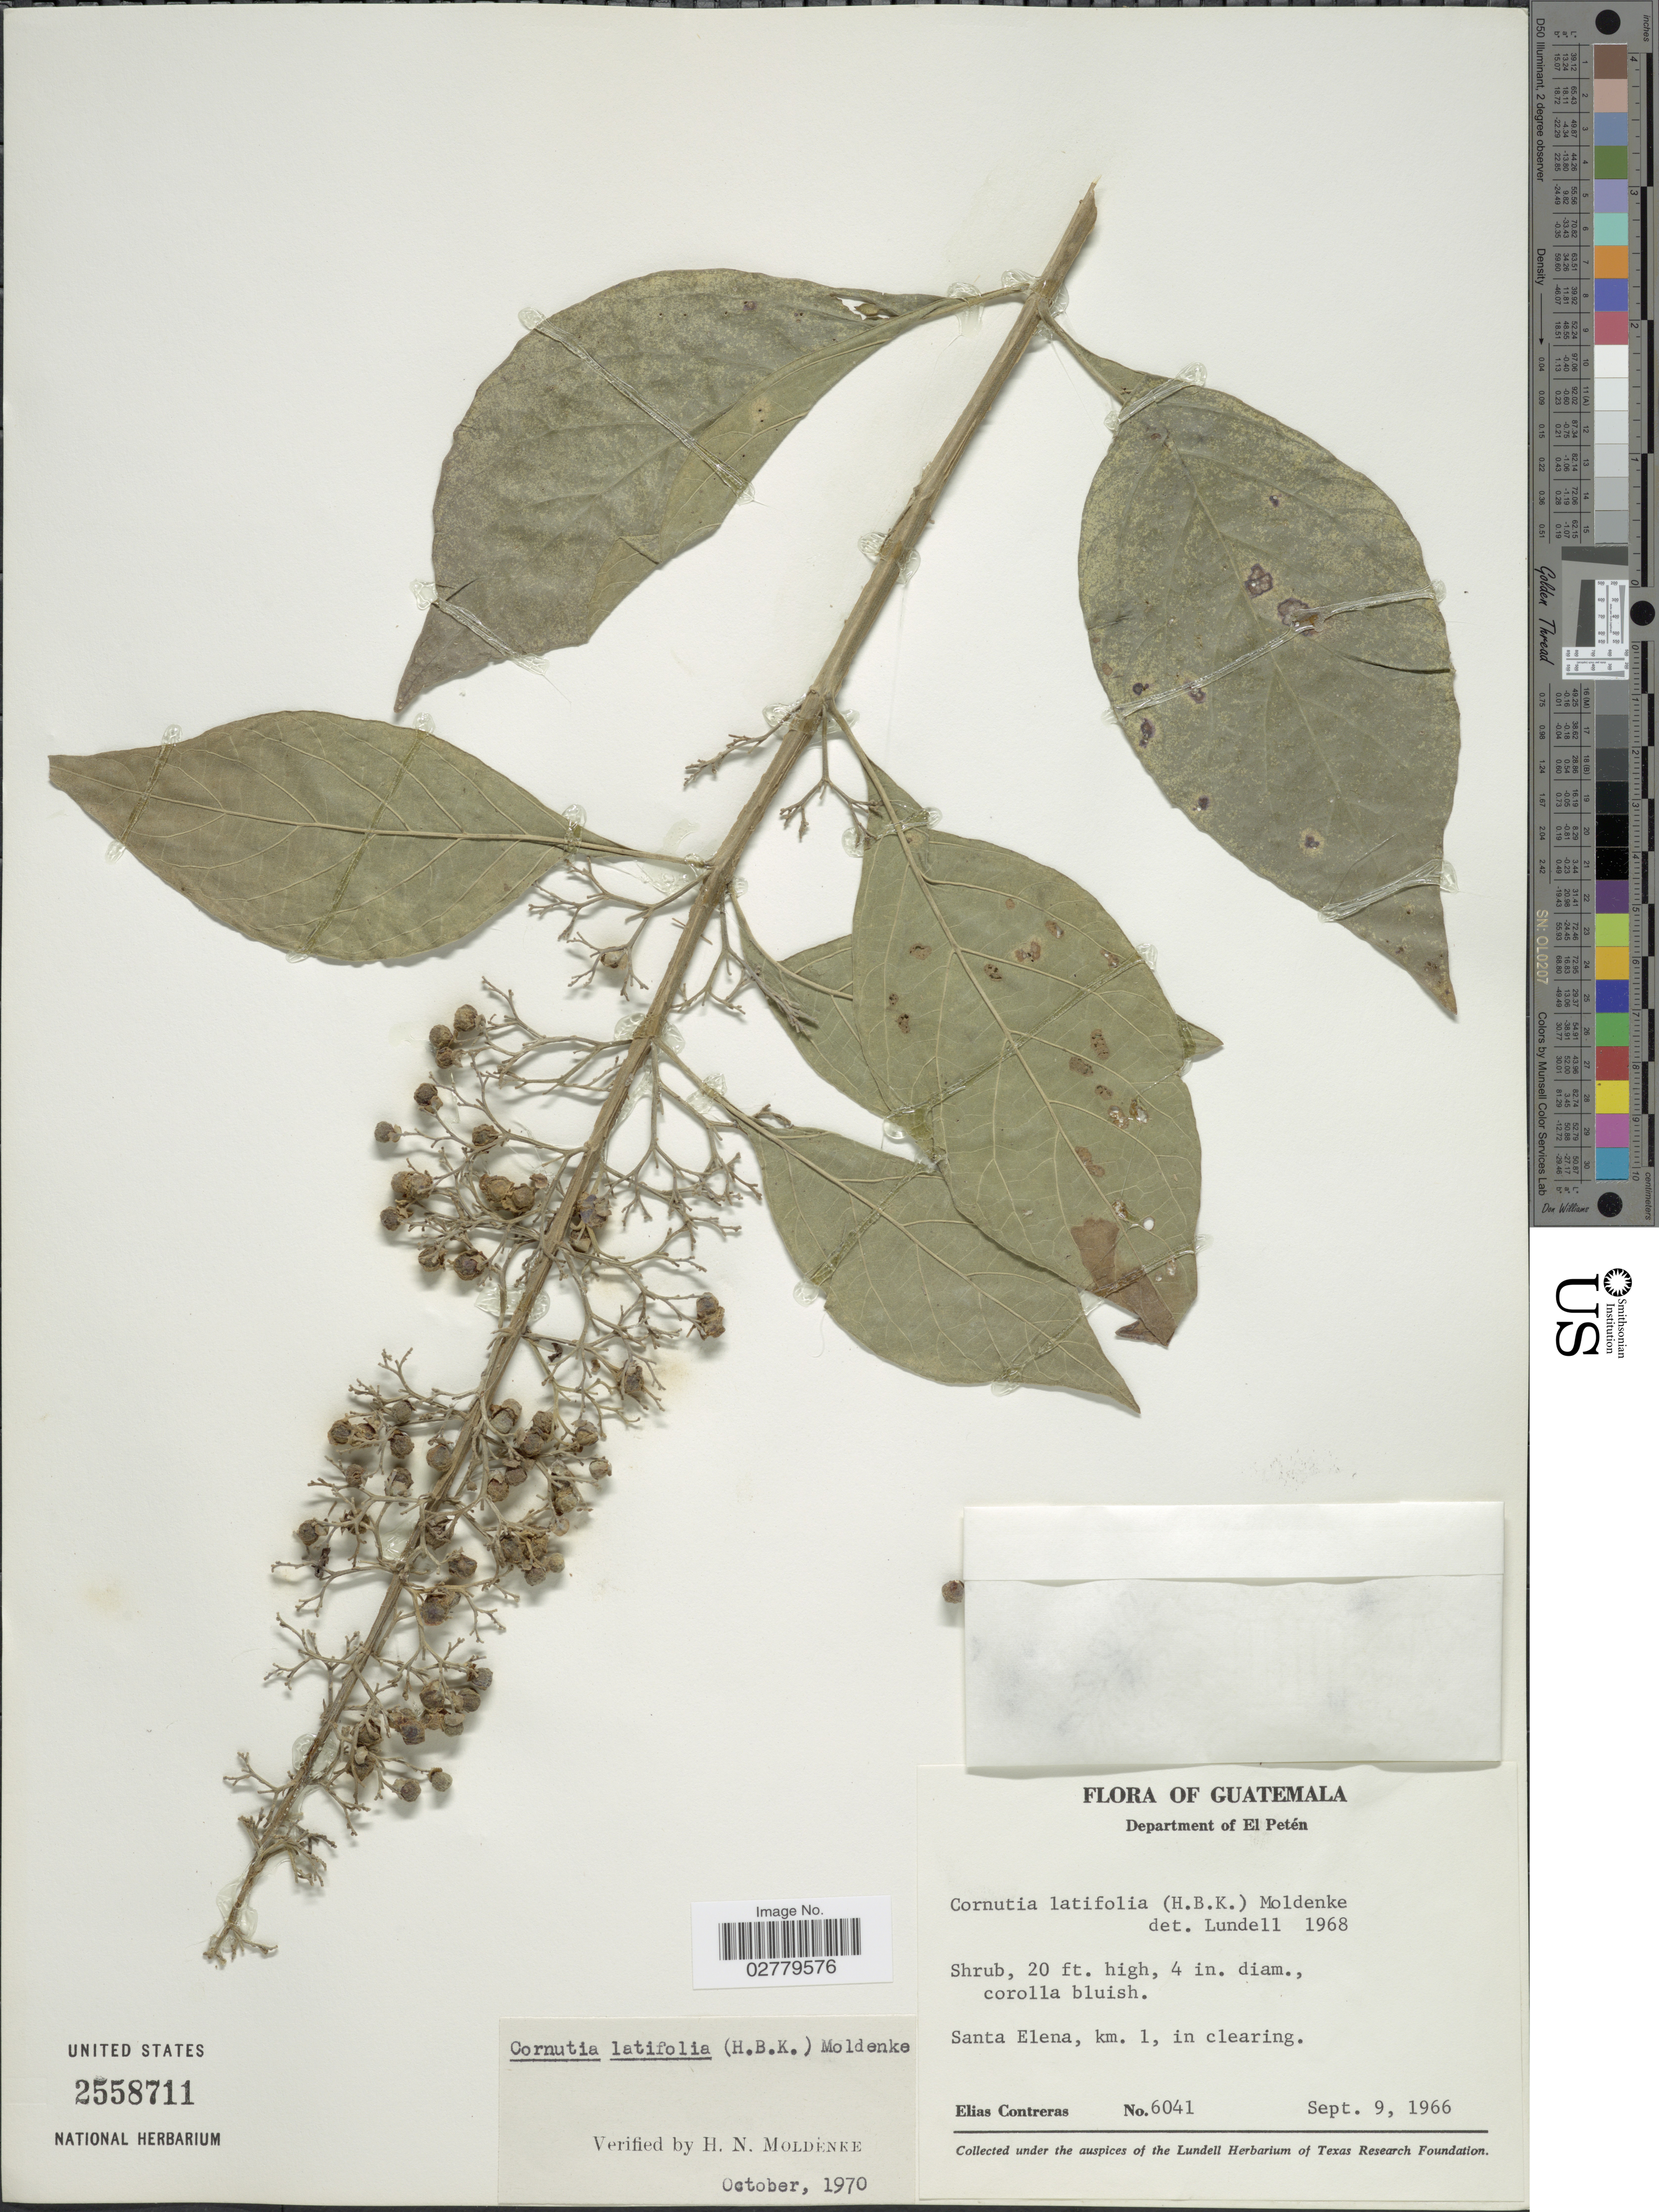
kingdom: Plantae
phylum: Tracheophyta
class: Magnoliopsida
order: Lamiales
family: Lamiaceae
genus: Cornutia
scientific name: Cornutia latifolia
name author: (Kunth) Moldenke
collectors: E. Contreras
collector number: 6041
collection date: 1966-09-09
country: Guatemala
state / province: El Petén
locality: Department of el Petén. Santa Elena, km. 1, in clearing.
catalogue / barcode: US 2558711